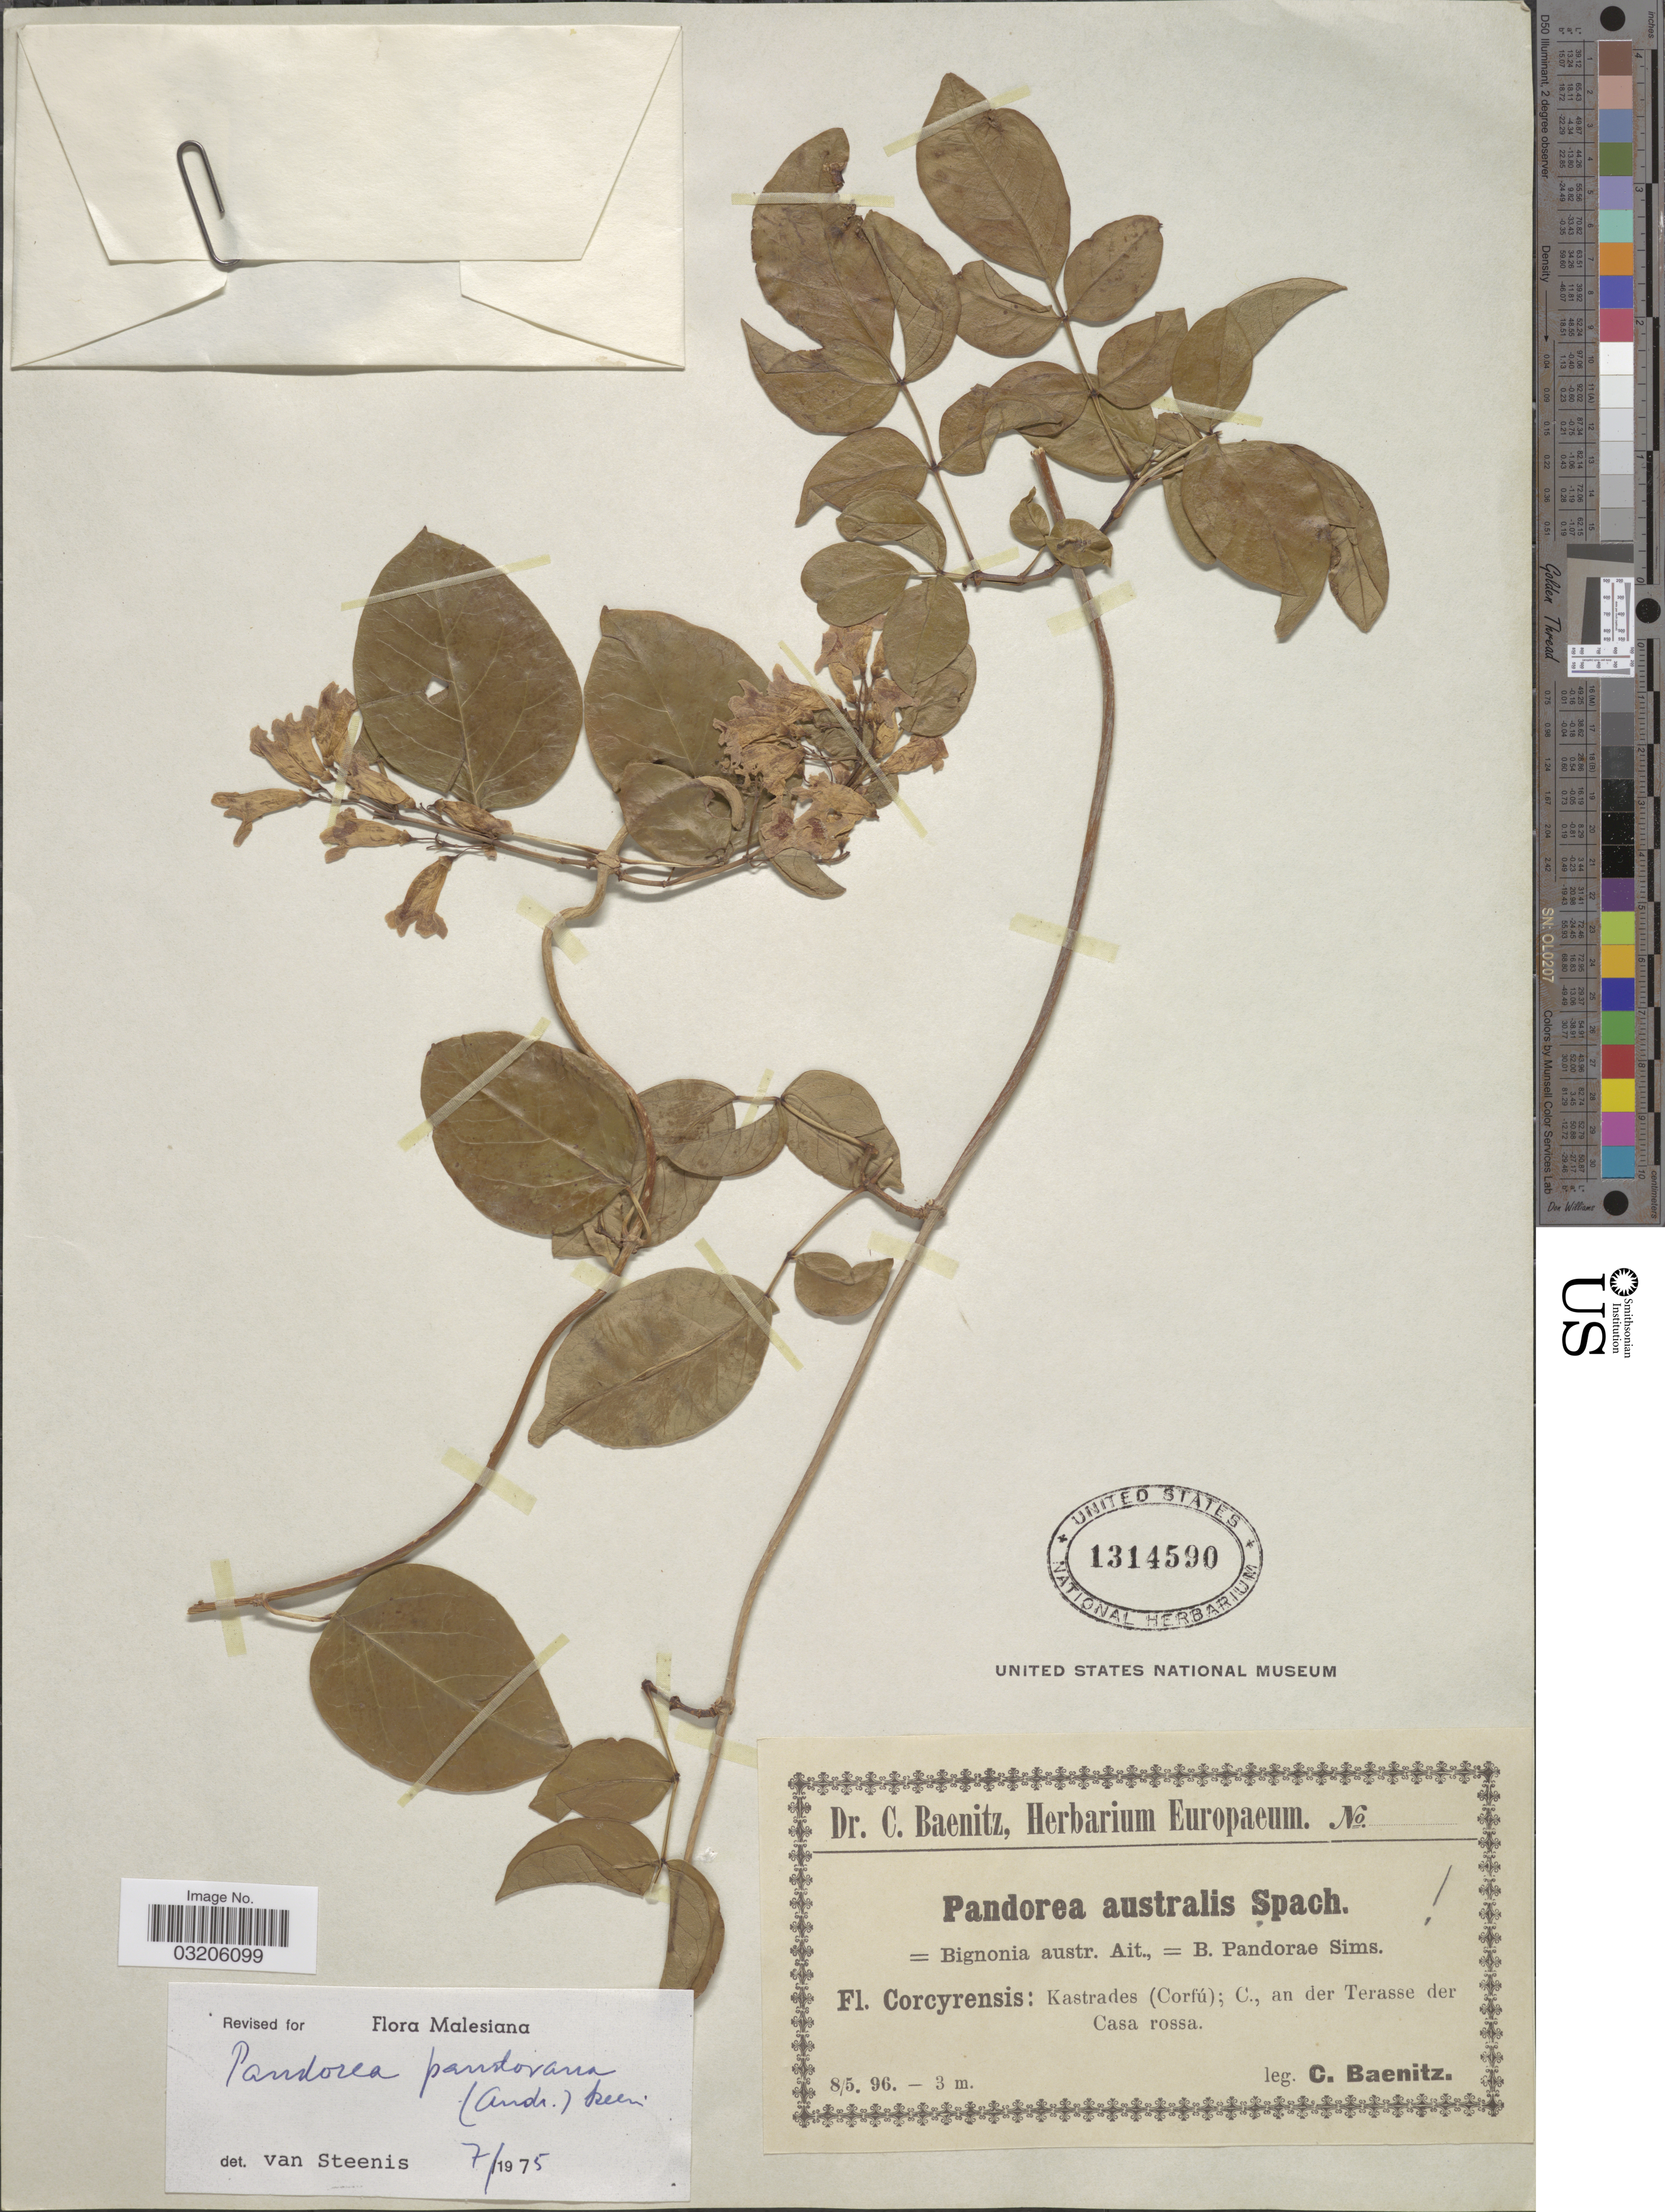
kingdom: Plantae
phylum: Tracheophyta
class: Magnoliopsida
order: Lamiales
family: Bignoniaceae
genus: Pandorea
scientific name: Pandorea pandorana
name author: (Andrews) Steenis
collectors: C. G. Baenitz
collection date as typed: Transcribed d/m/y: 8/5/96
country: Greece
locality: Fl. Corcyrensis: Kastrades (Corfú); C., an der Terasse der Casa rossa.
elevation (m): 3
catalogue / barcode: US 1314590